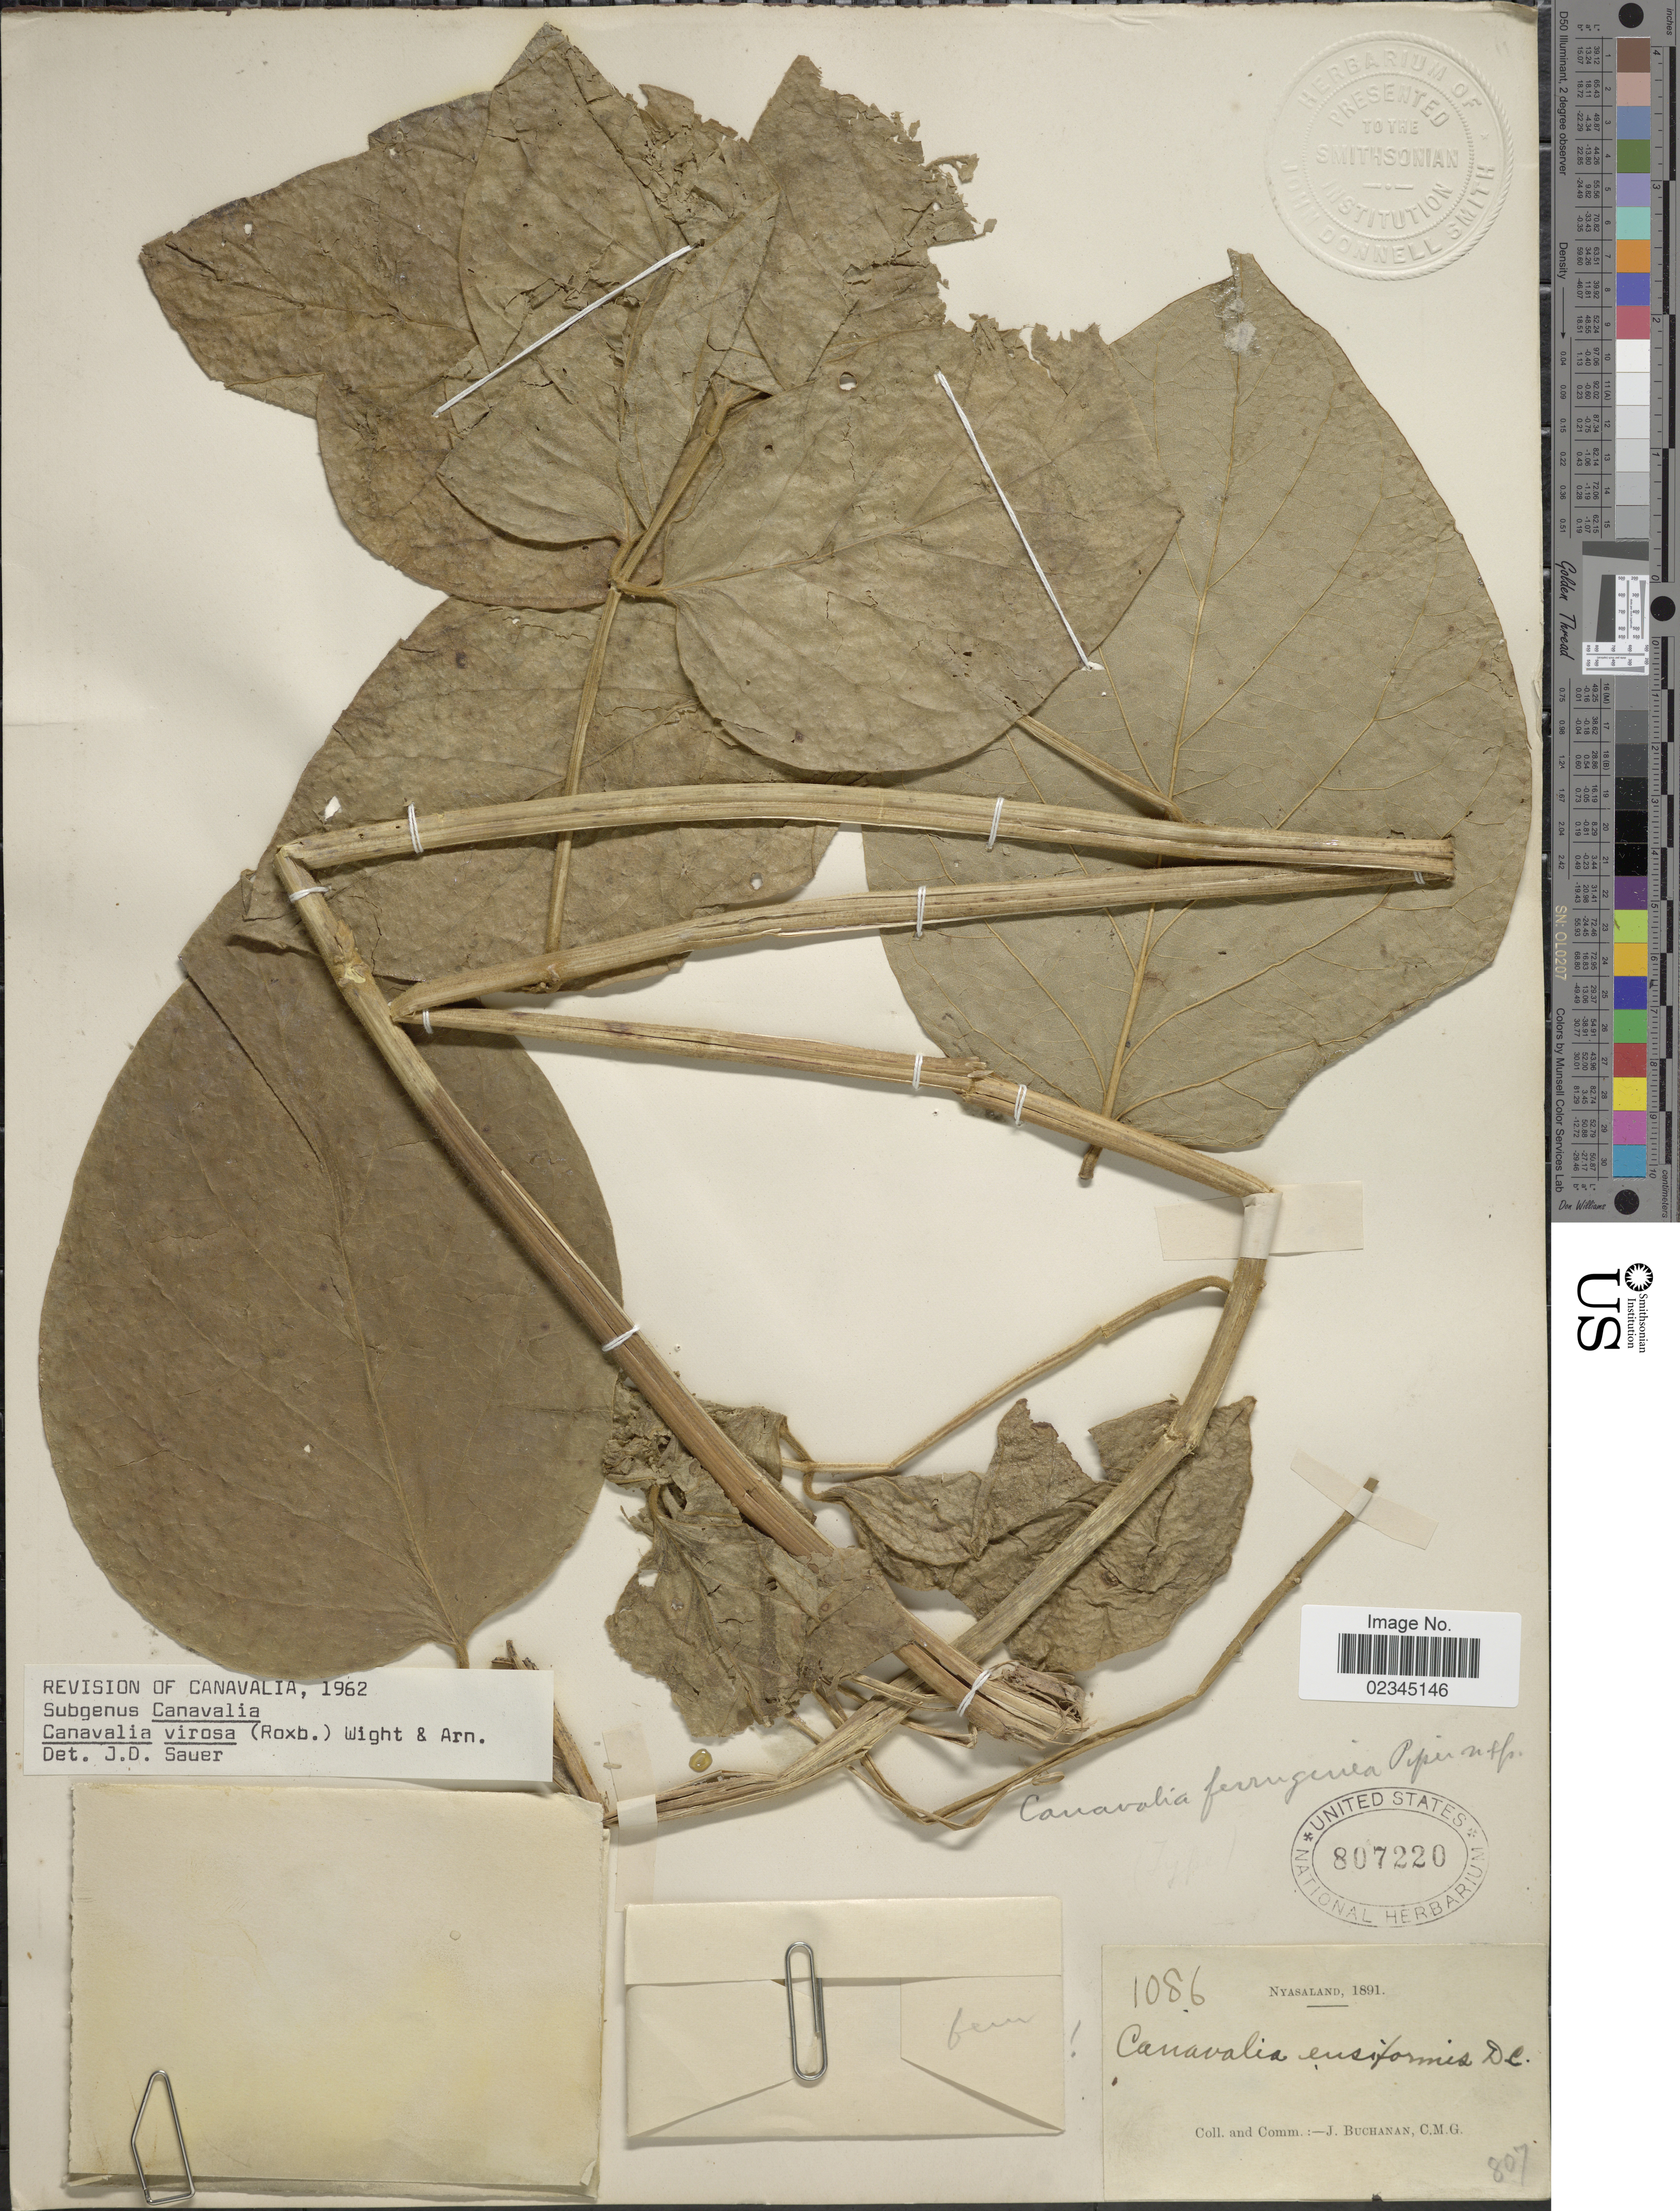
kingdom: Plantae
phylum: Tracheophyta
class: Magnoliopsida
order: Fabales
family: Fabaceae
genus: Canavalia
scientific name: Canavalia virosa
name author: (Roxb.) Wight & Arn.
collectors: J. Buchanan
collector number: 1086/807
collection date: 1891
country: Malawi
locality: Nyasaland.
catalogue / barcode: US 807220